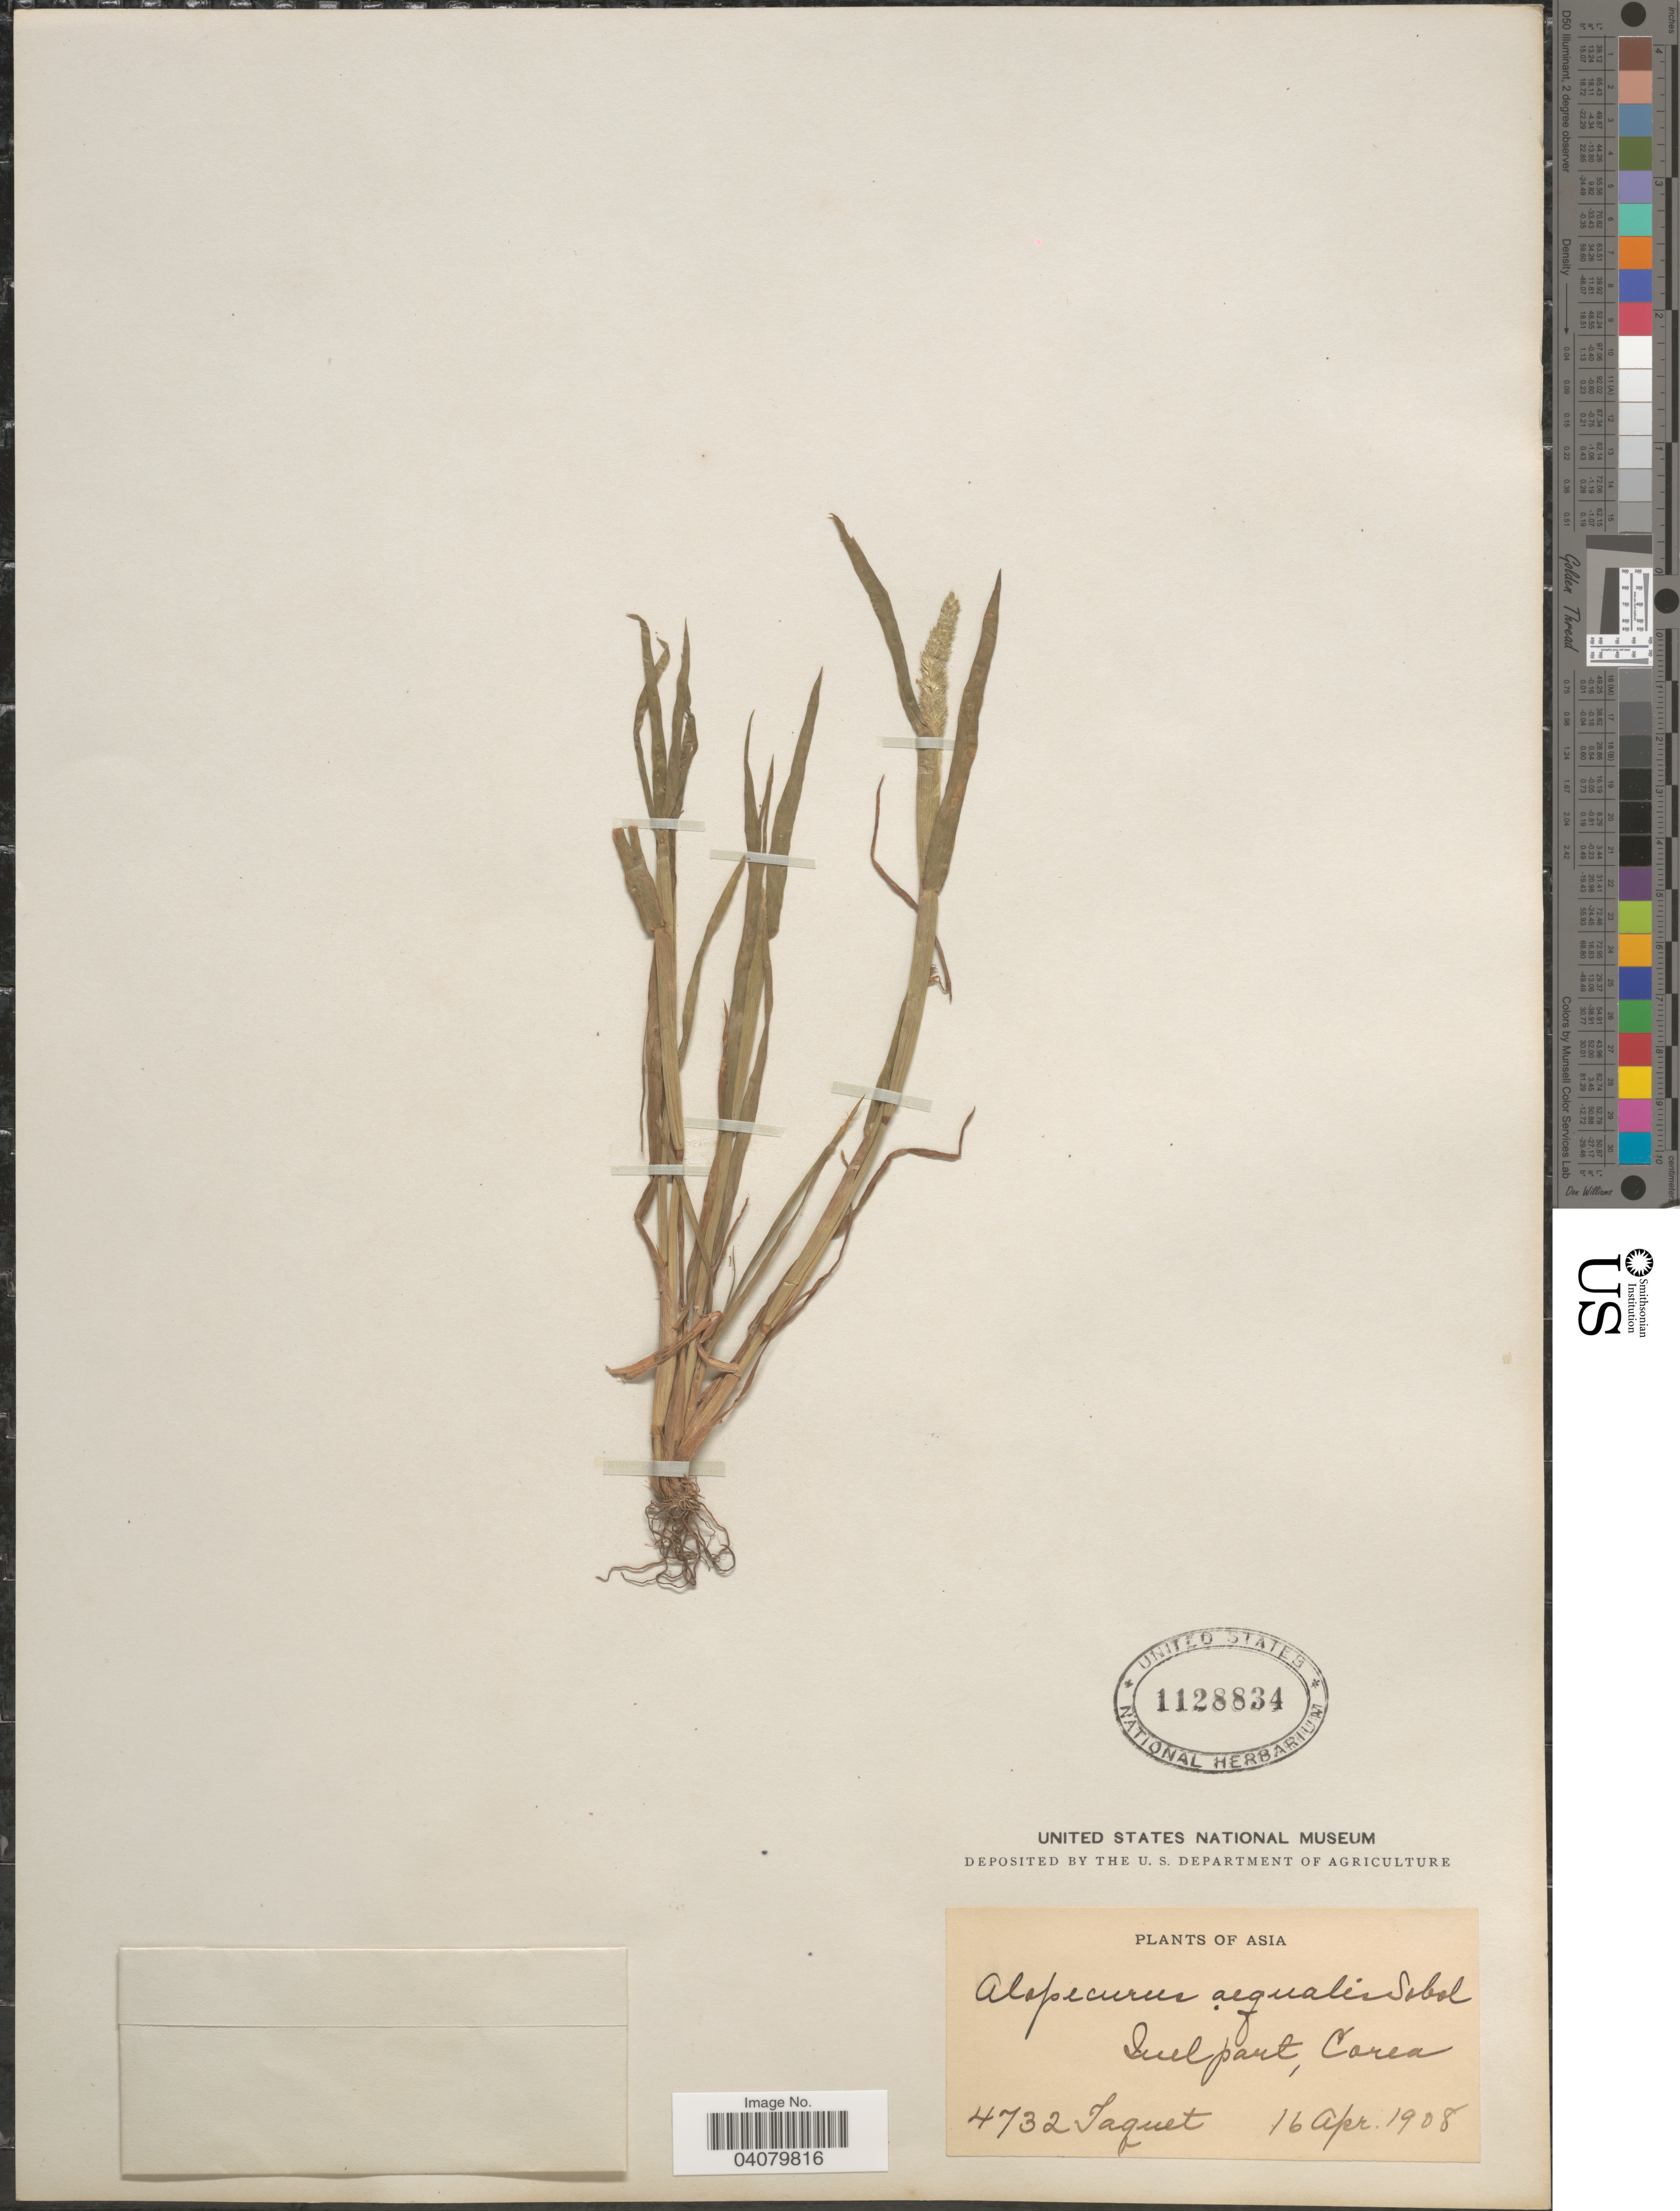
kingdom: Plantae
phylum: Tracheophyta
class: Liliopsida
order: Poales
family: Poaceae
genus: Alopecurus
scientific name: Alopecurus aequalis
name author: Sobol.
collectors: Taquet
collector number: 4732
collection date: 1908-04-16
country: South Korea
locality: Quelpart, Corea.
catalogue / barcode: US 1128834